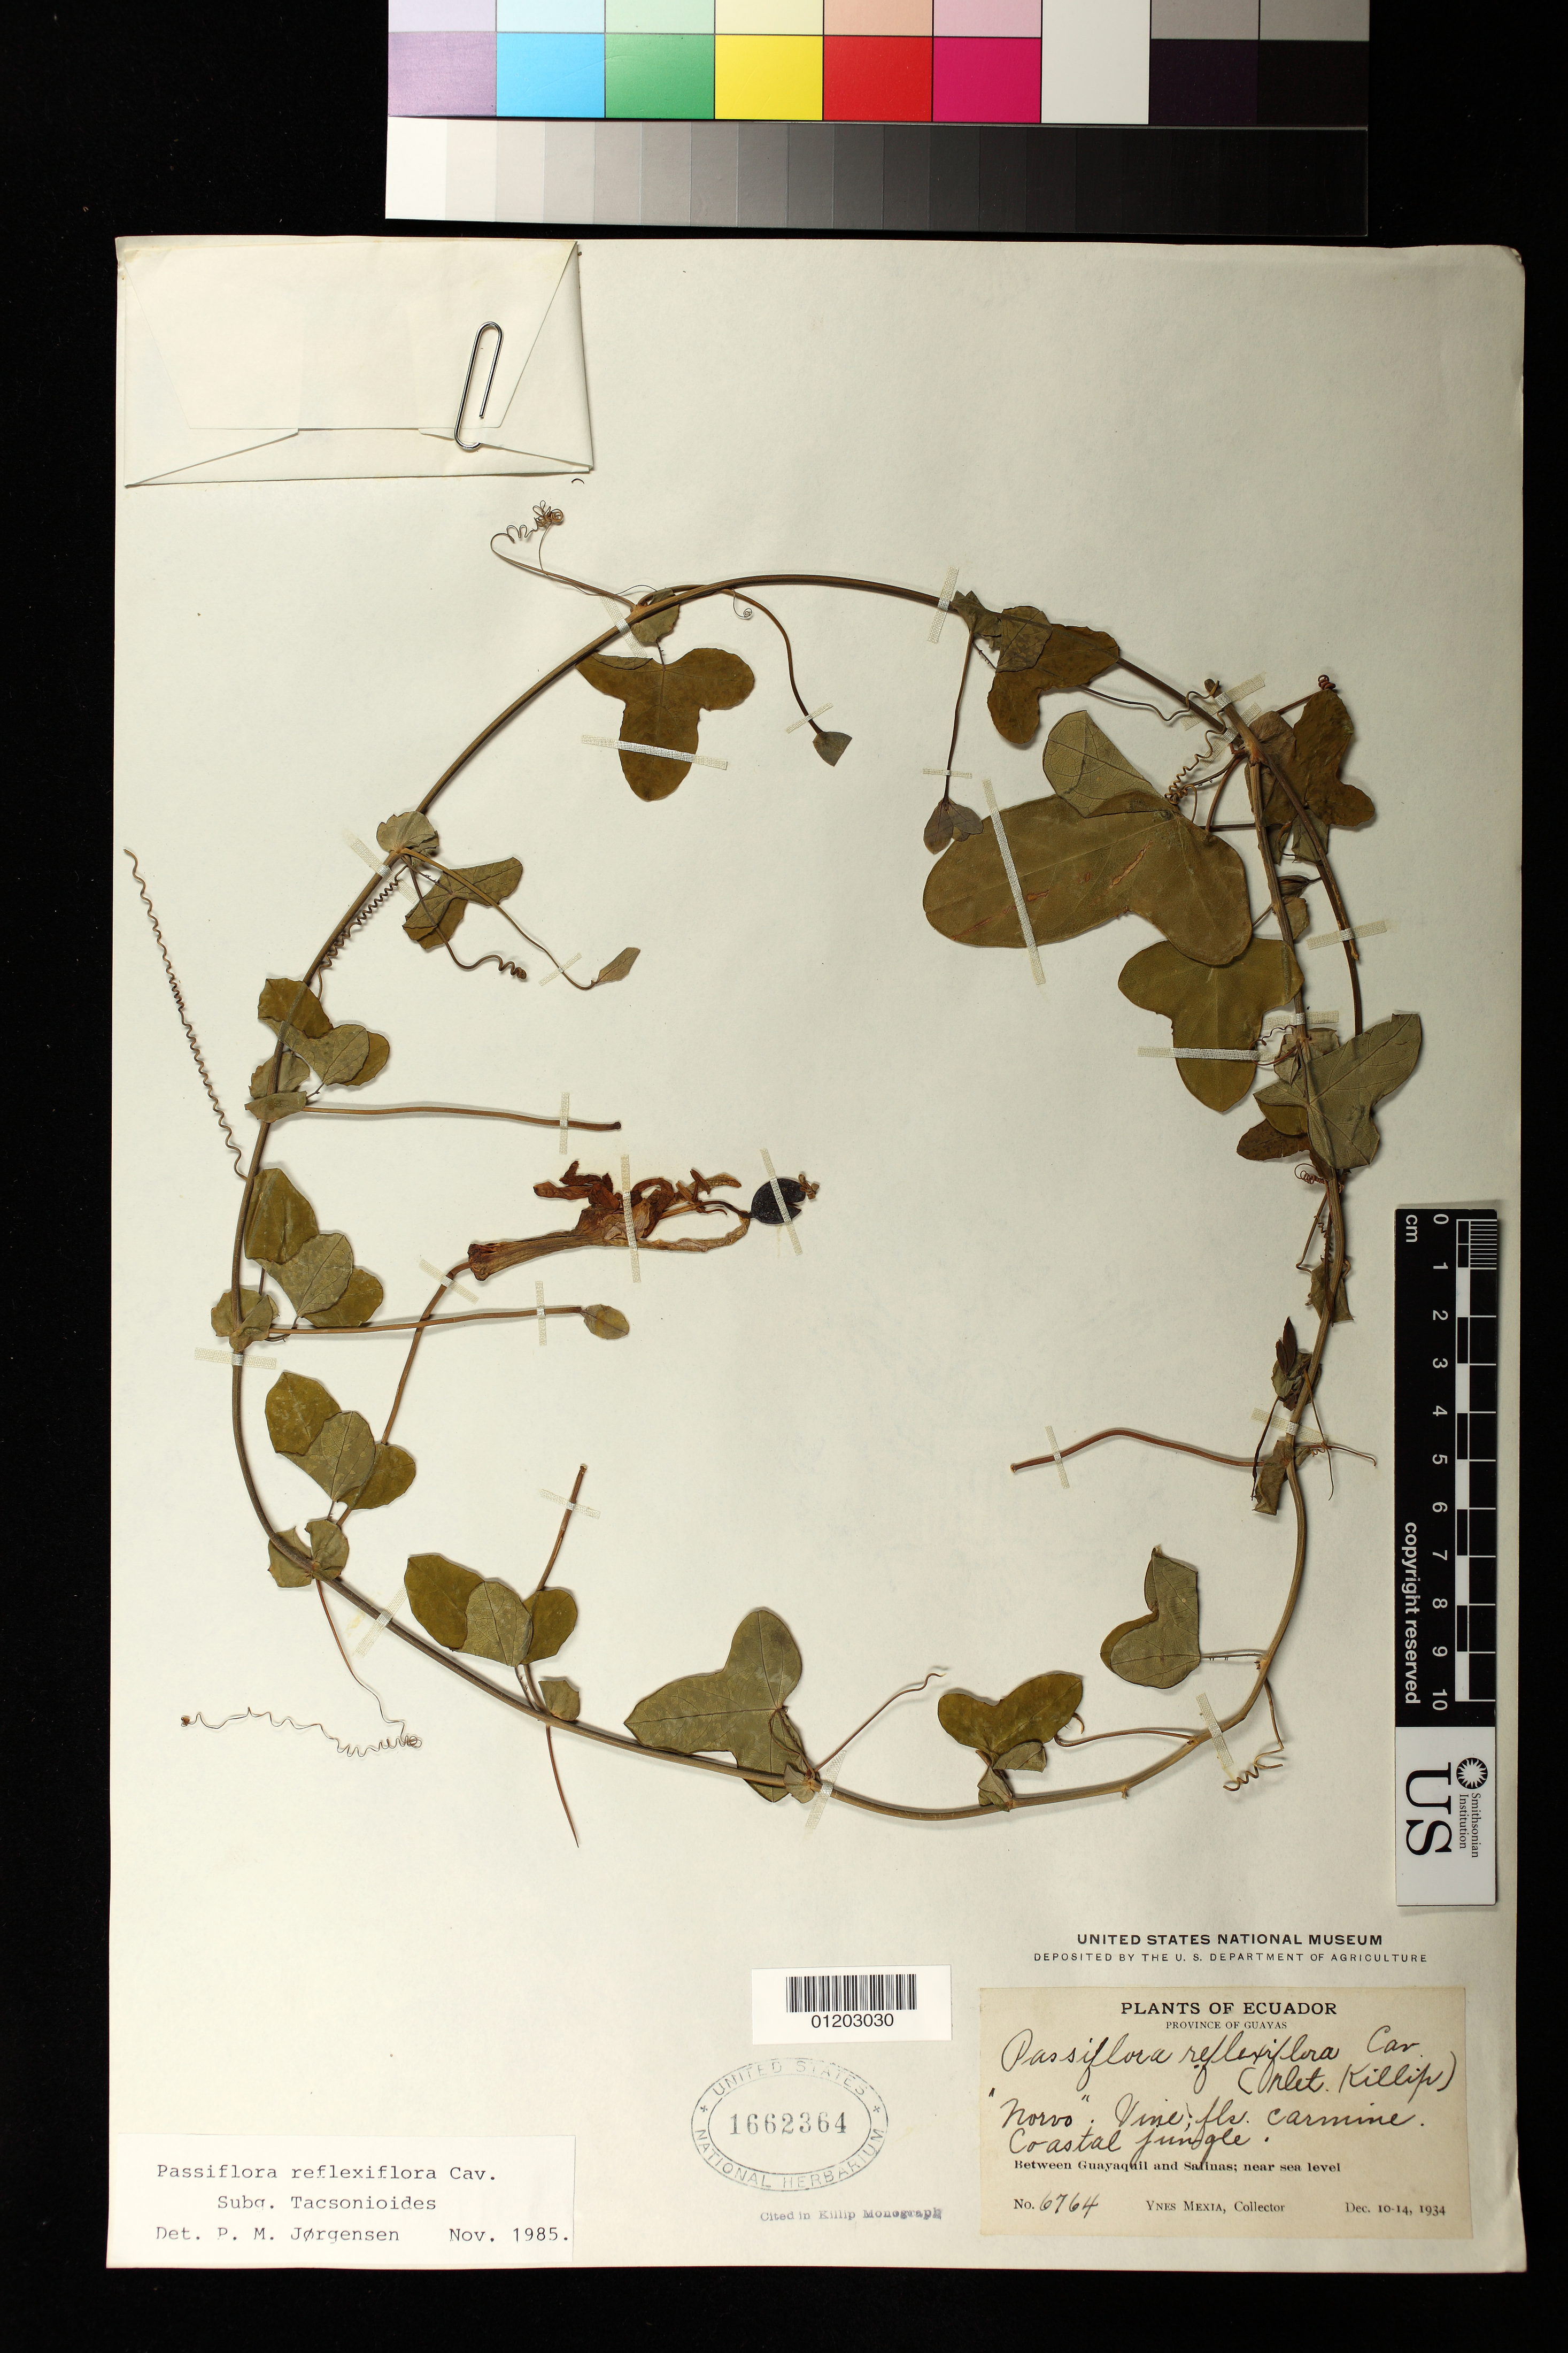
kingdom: Plantae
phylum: Tracheophyta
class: Magnoliopsida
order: Malpighiales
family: Passifloraceae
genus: Passiflora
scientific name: Passiflora reflexiflora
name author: Cav.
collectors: Y. Mexia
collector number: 6764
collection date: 1934-12-10/1934-12-14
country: Ecuador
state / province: Guayas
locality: Between Guayaquil and Salinas; near sea level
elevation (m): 0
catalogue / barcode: US 1662364